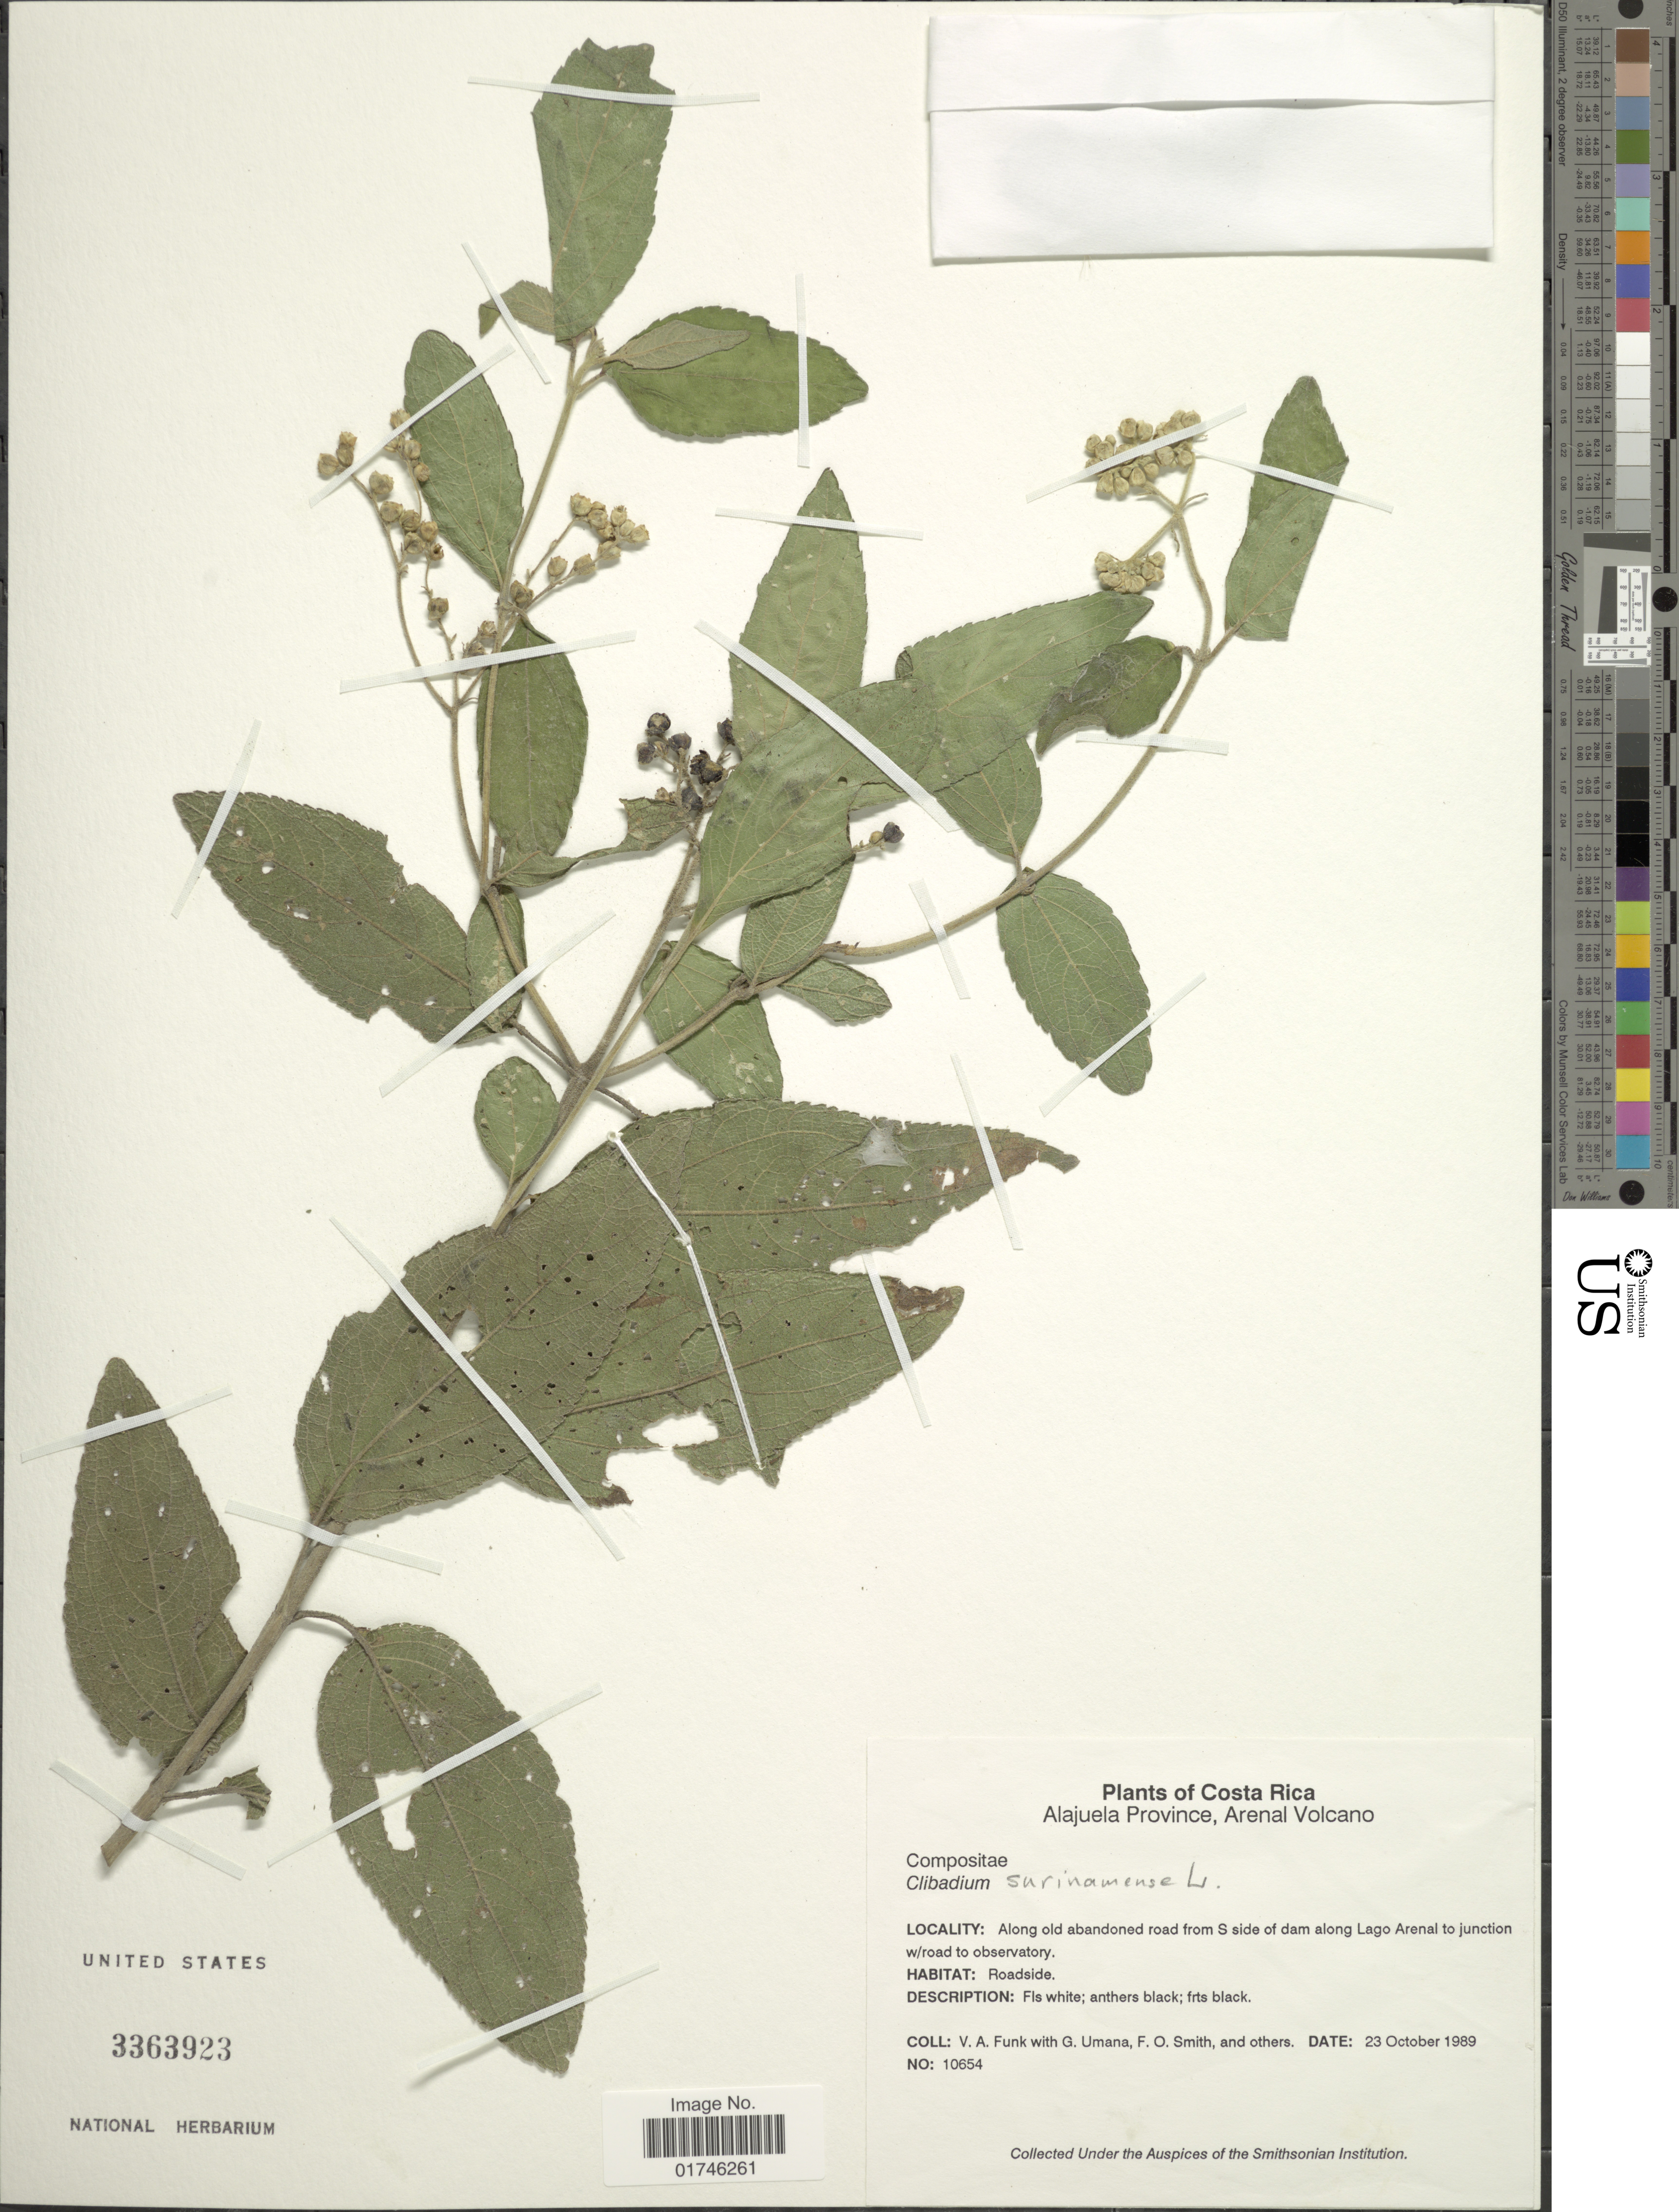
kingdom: Plantae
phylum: Tracheophyta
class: Magnoliopsida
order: Asterales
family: Asteraceae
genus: Clibadium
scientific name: Clibadium surinamense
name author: L.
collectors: V. Funk, G. Umana, F. Smith & et al.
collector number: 10654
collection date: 1989-10-23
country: Costa Rica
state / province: Alajuela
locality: Alajuela Province, Arenal Volcano. Along old abandoned road from S side of sam along Lago Arenal to junction w/road to observatory.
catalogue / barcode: US 3363923